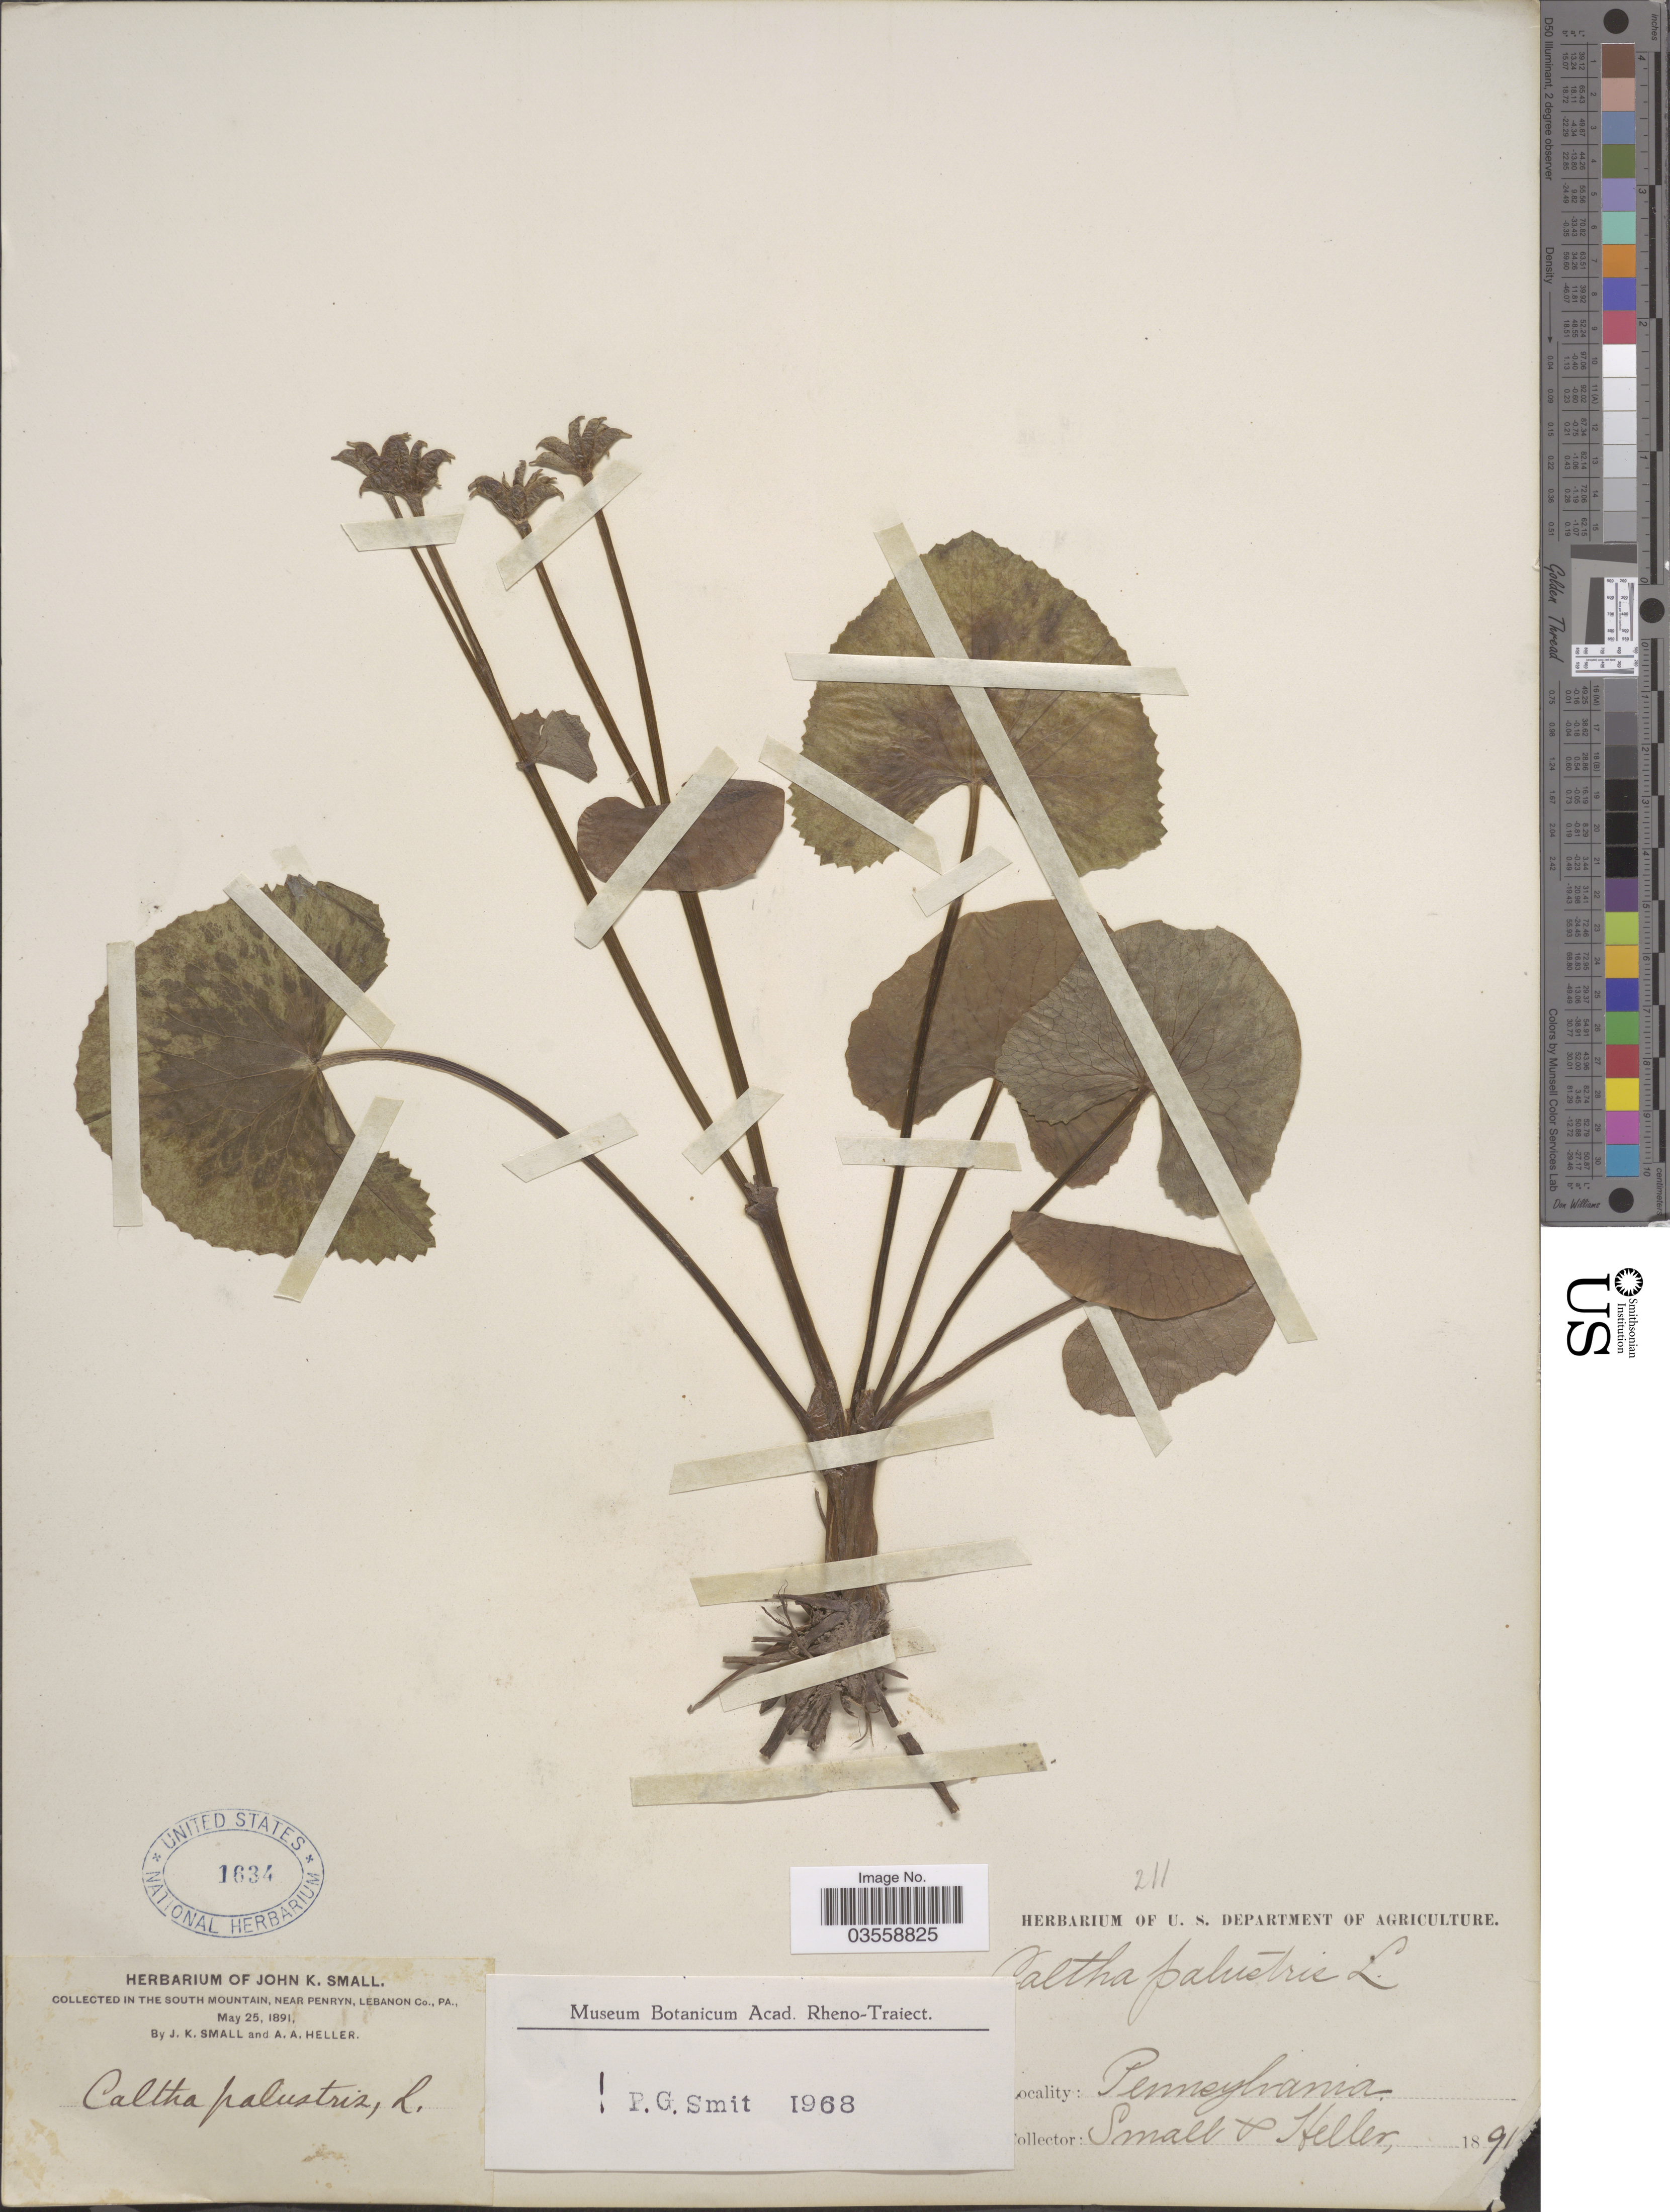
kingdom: Plantae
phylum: Tracheophyta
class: Magnoliopsida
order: Ranunculales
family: Ranunculaceae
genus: Caltha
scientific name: Caltha palustris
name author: L.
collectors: J. K. Small & A. A. Heller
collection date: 1891-05-25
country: United States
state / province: Pennsylvania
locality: South Mountain, near Penryn, Lebanon Co.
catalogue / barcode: US 1634